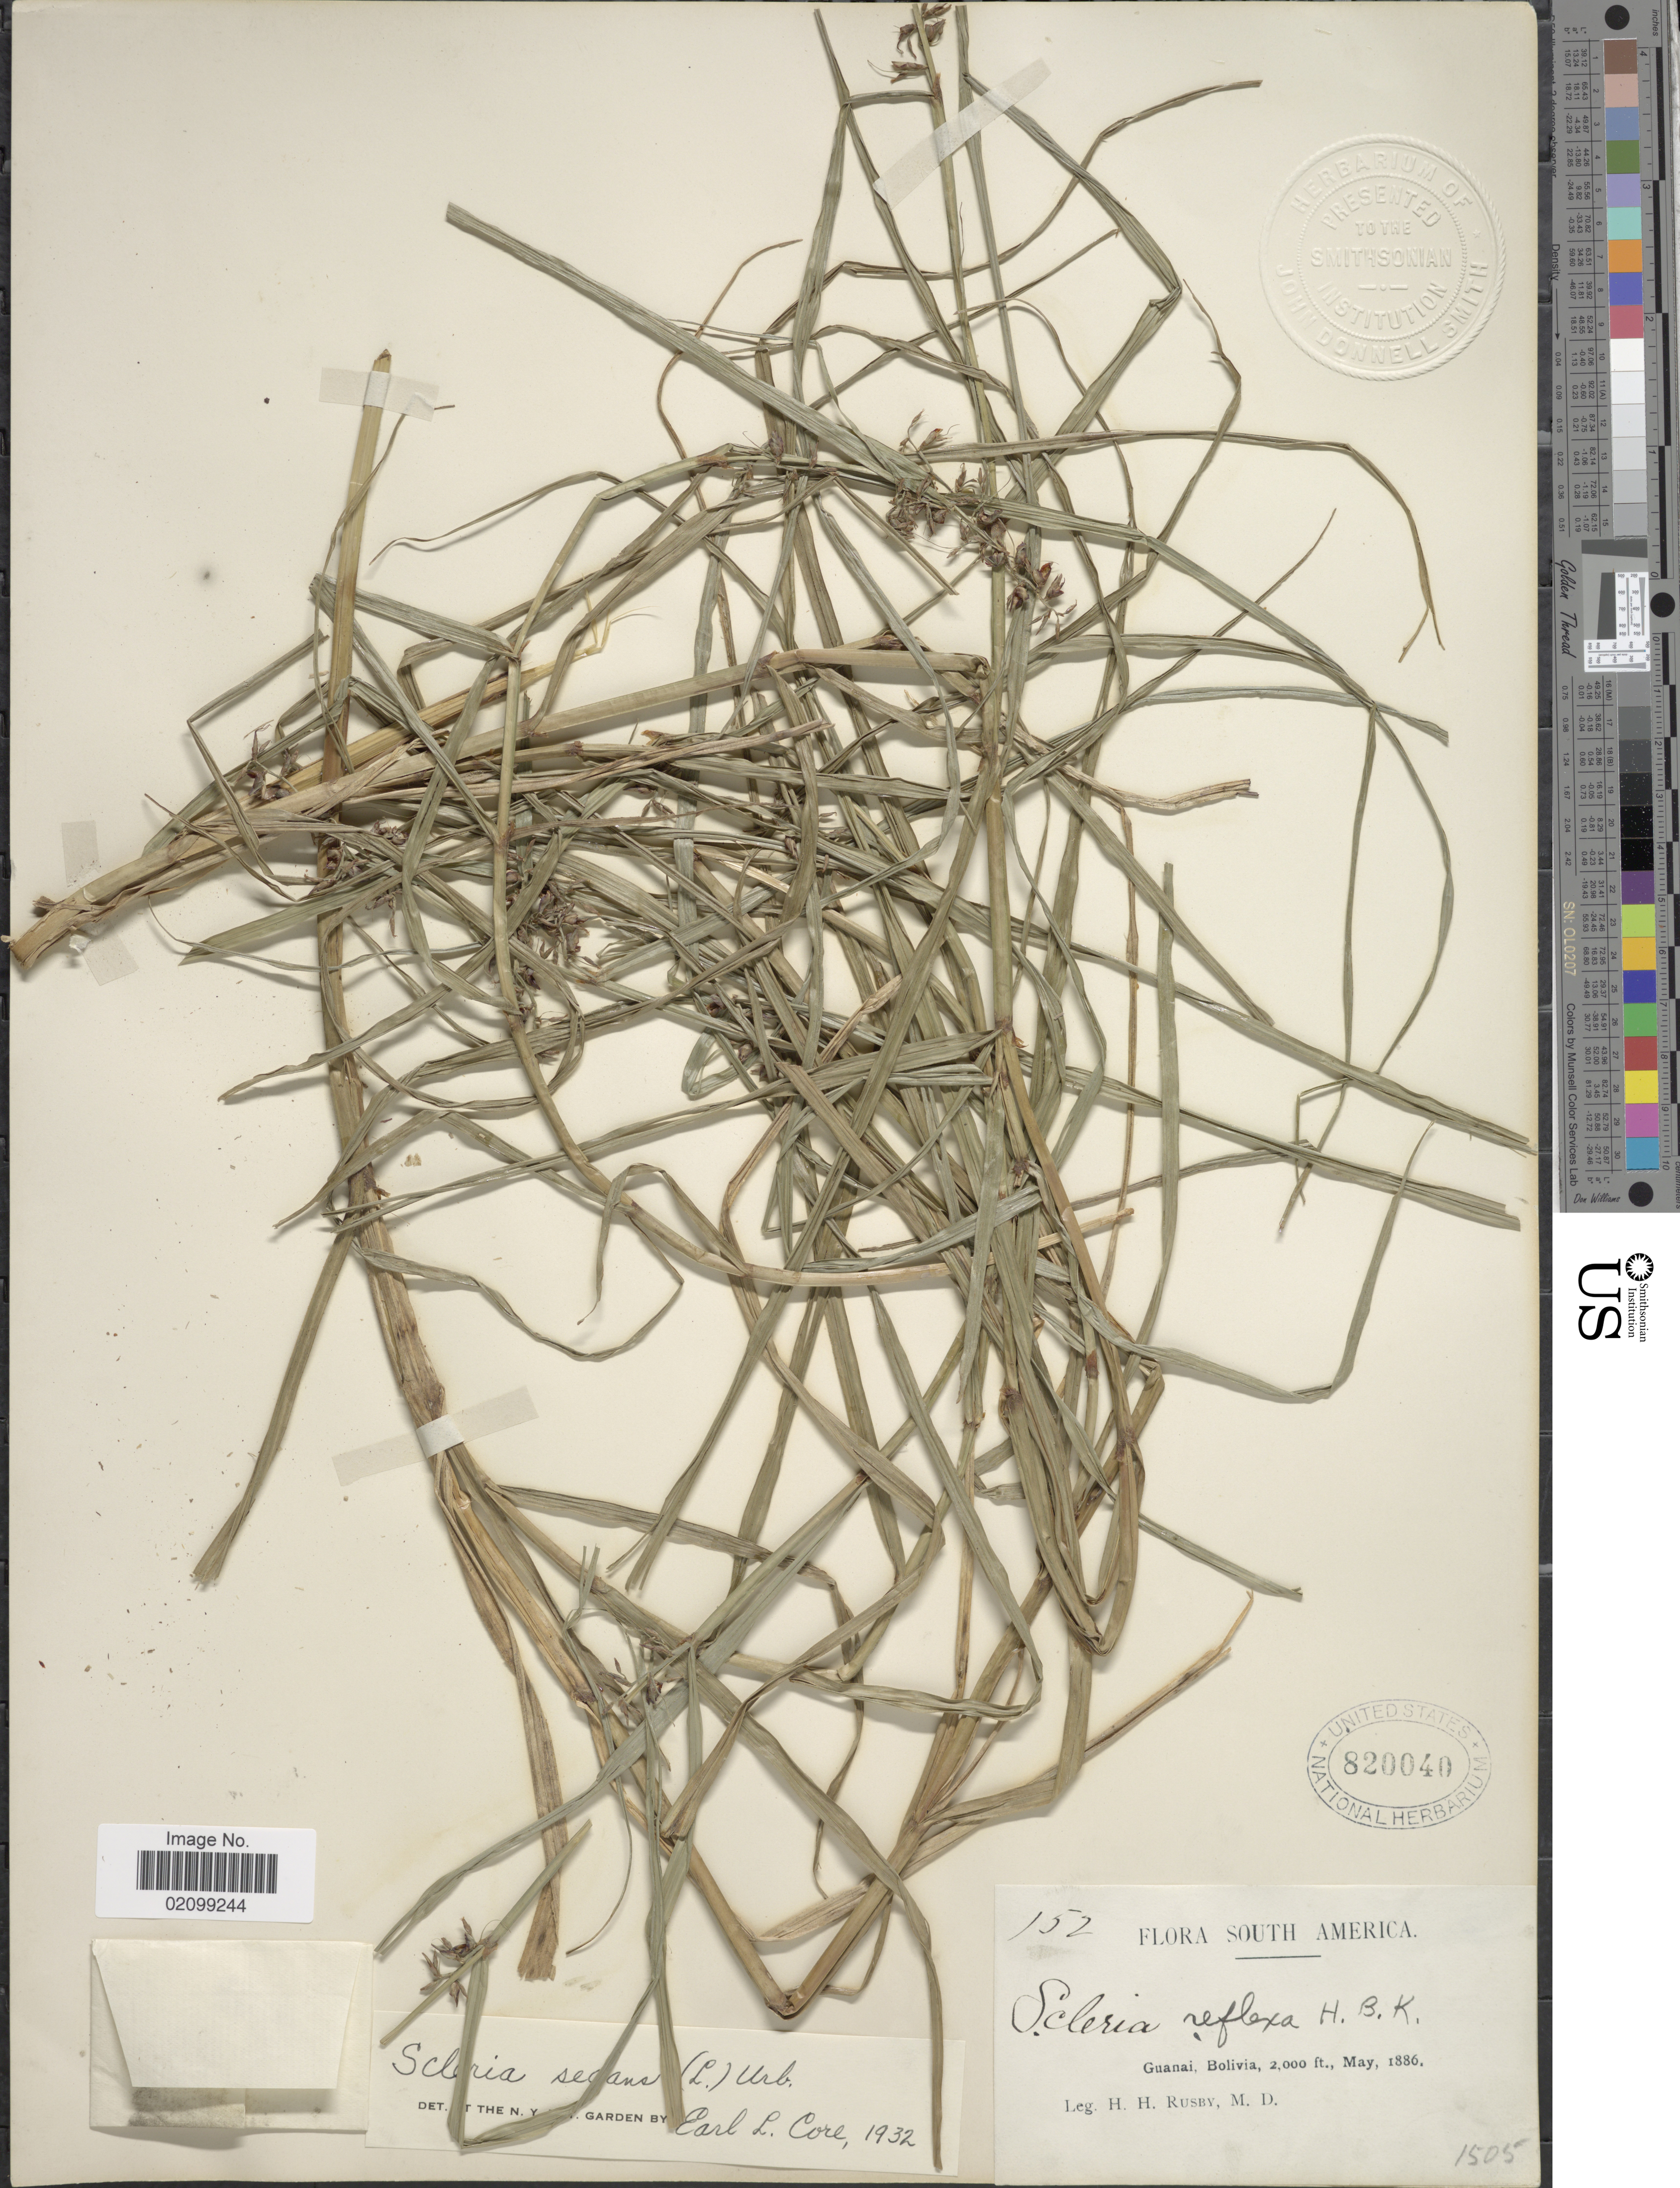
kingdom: Plantae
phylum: Tracheophyta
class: Liliopsida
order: Poales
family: Cyperaceae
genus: Scleria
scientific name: Scleria secans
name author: (L.) Urb.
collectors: H. H. Rusby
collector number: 152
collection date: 1886-05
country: Bolivia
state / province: La Páz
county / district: Larecaja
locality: Guanay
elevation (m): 610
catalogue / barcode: US 820040